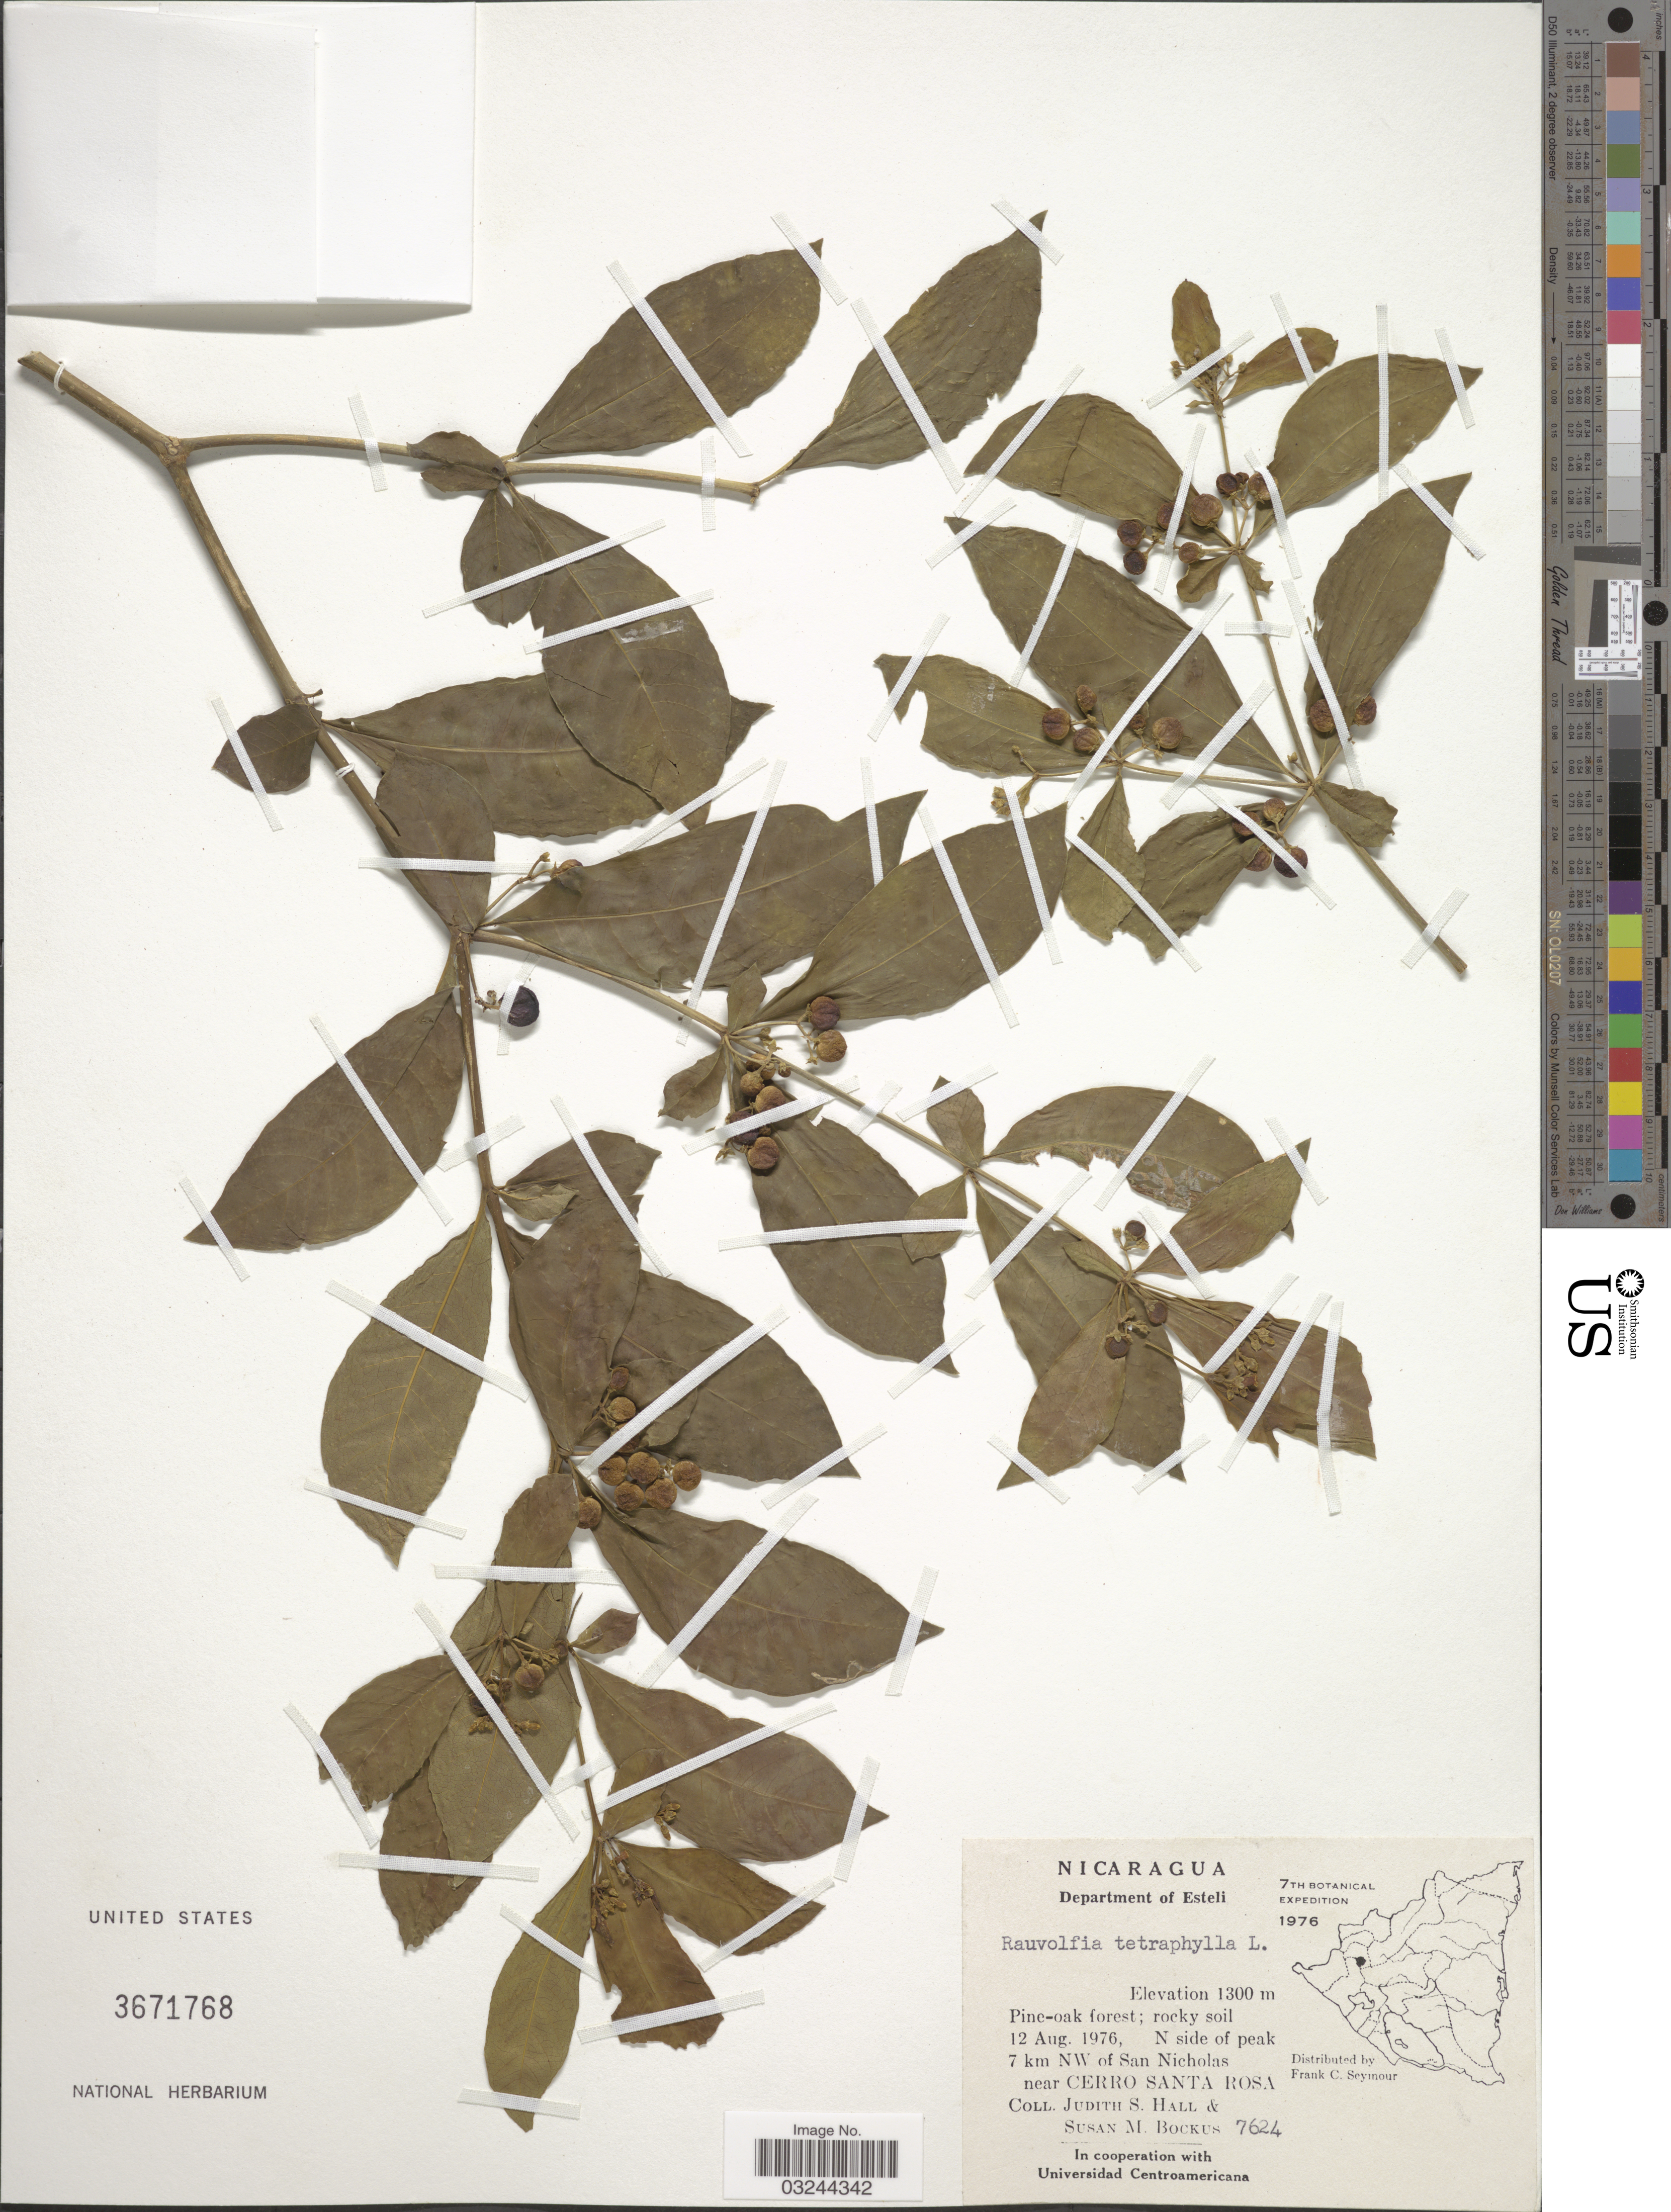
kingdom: Plantae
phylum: Tracheophyta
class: Magnoliopsida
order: Gentianales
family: Apocynaceae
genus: Rauvolfia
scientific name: Rauvolfia tetraphylla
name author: L.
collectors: J. Hall & S. Bockus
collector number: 7624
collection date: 1976-08-12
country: Nicaragua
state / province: Esteli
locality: Department of Esteli, N side of peak, 7 km NW of San Nicholas, near Cerro Santa Rosa.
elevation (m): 1300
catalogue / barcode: US 3671768